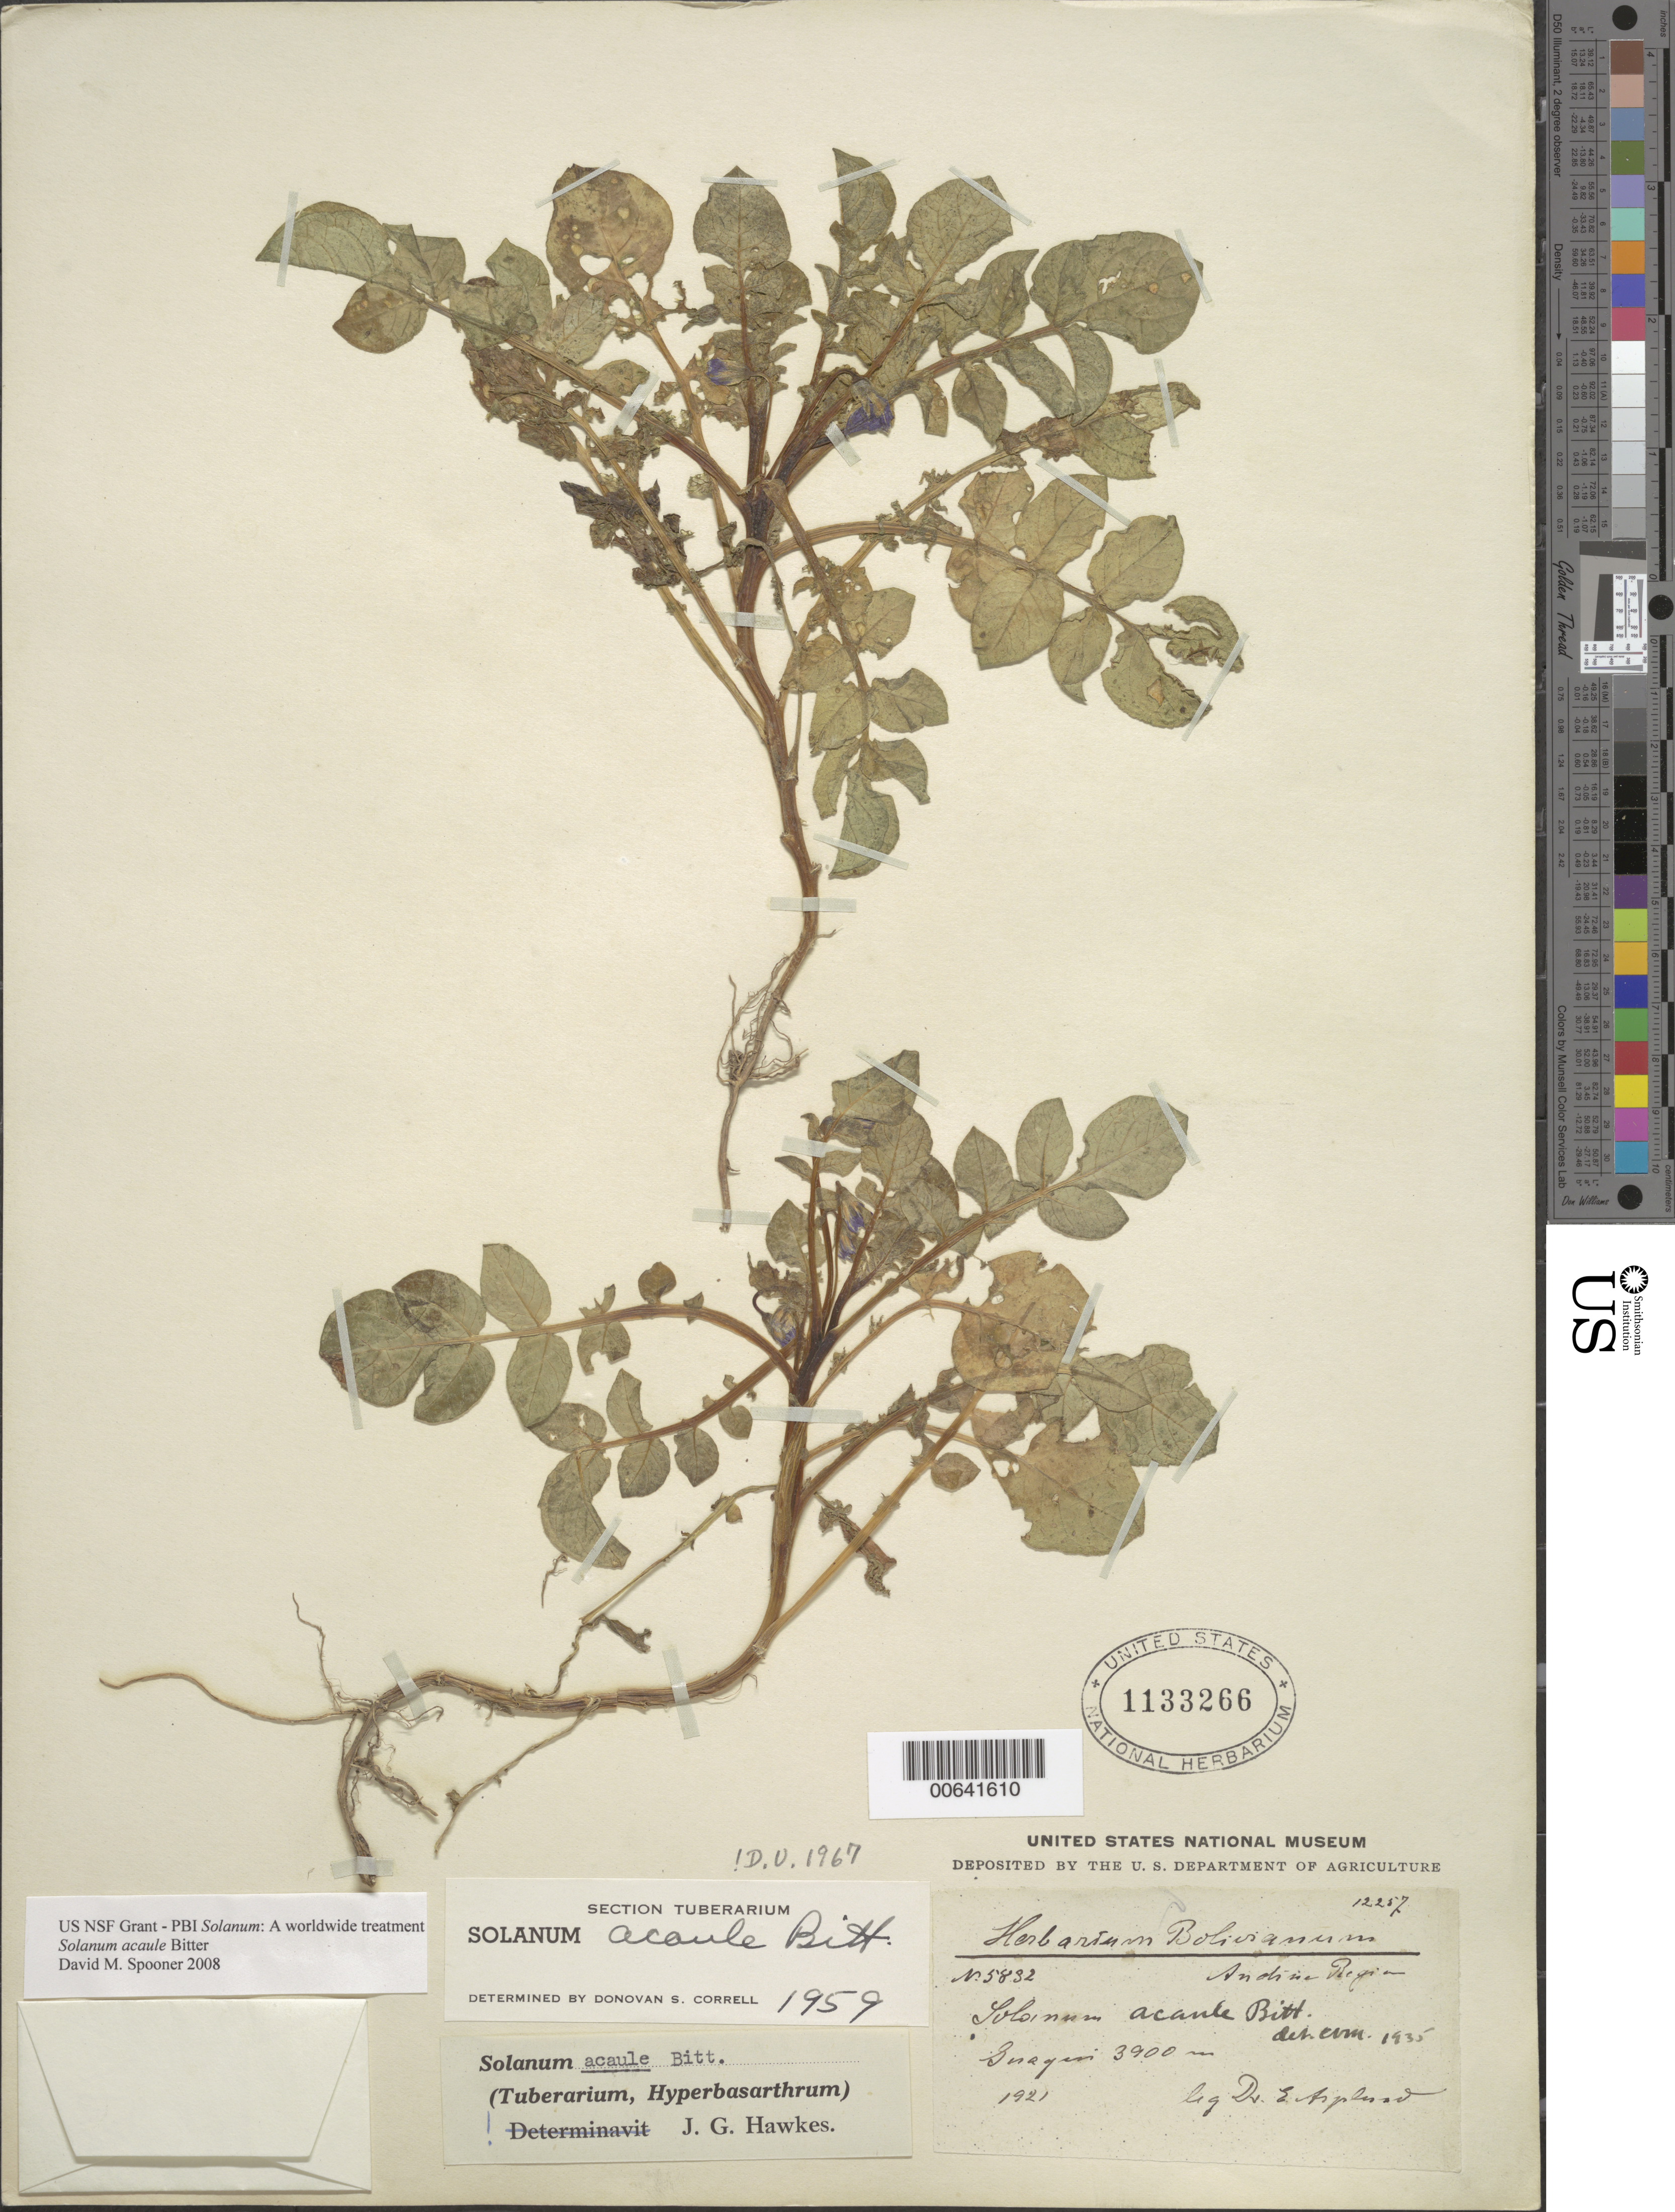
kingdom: Plantae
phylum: Tracheophyta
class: Magnoliopsida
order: Solanales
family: Solanaceae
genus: Solanum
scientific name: Solanum acaule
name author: Bitter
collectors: E. Asplund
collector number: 12257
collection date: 1921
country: Bolivia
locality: Andino Region. Guaqui.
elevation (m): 3900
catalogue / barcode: US 1133266